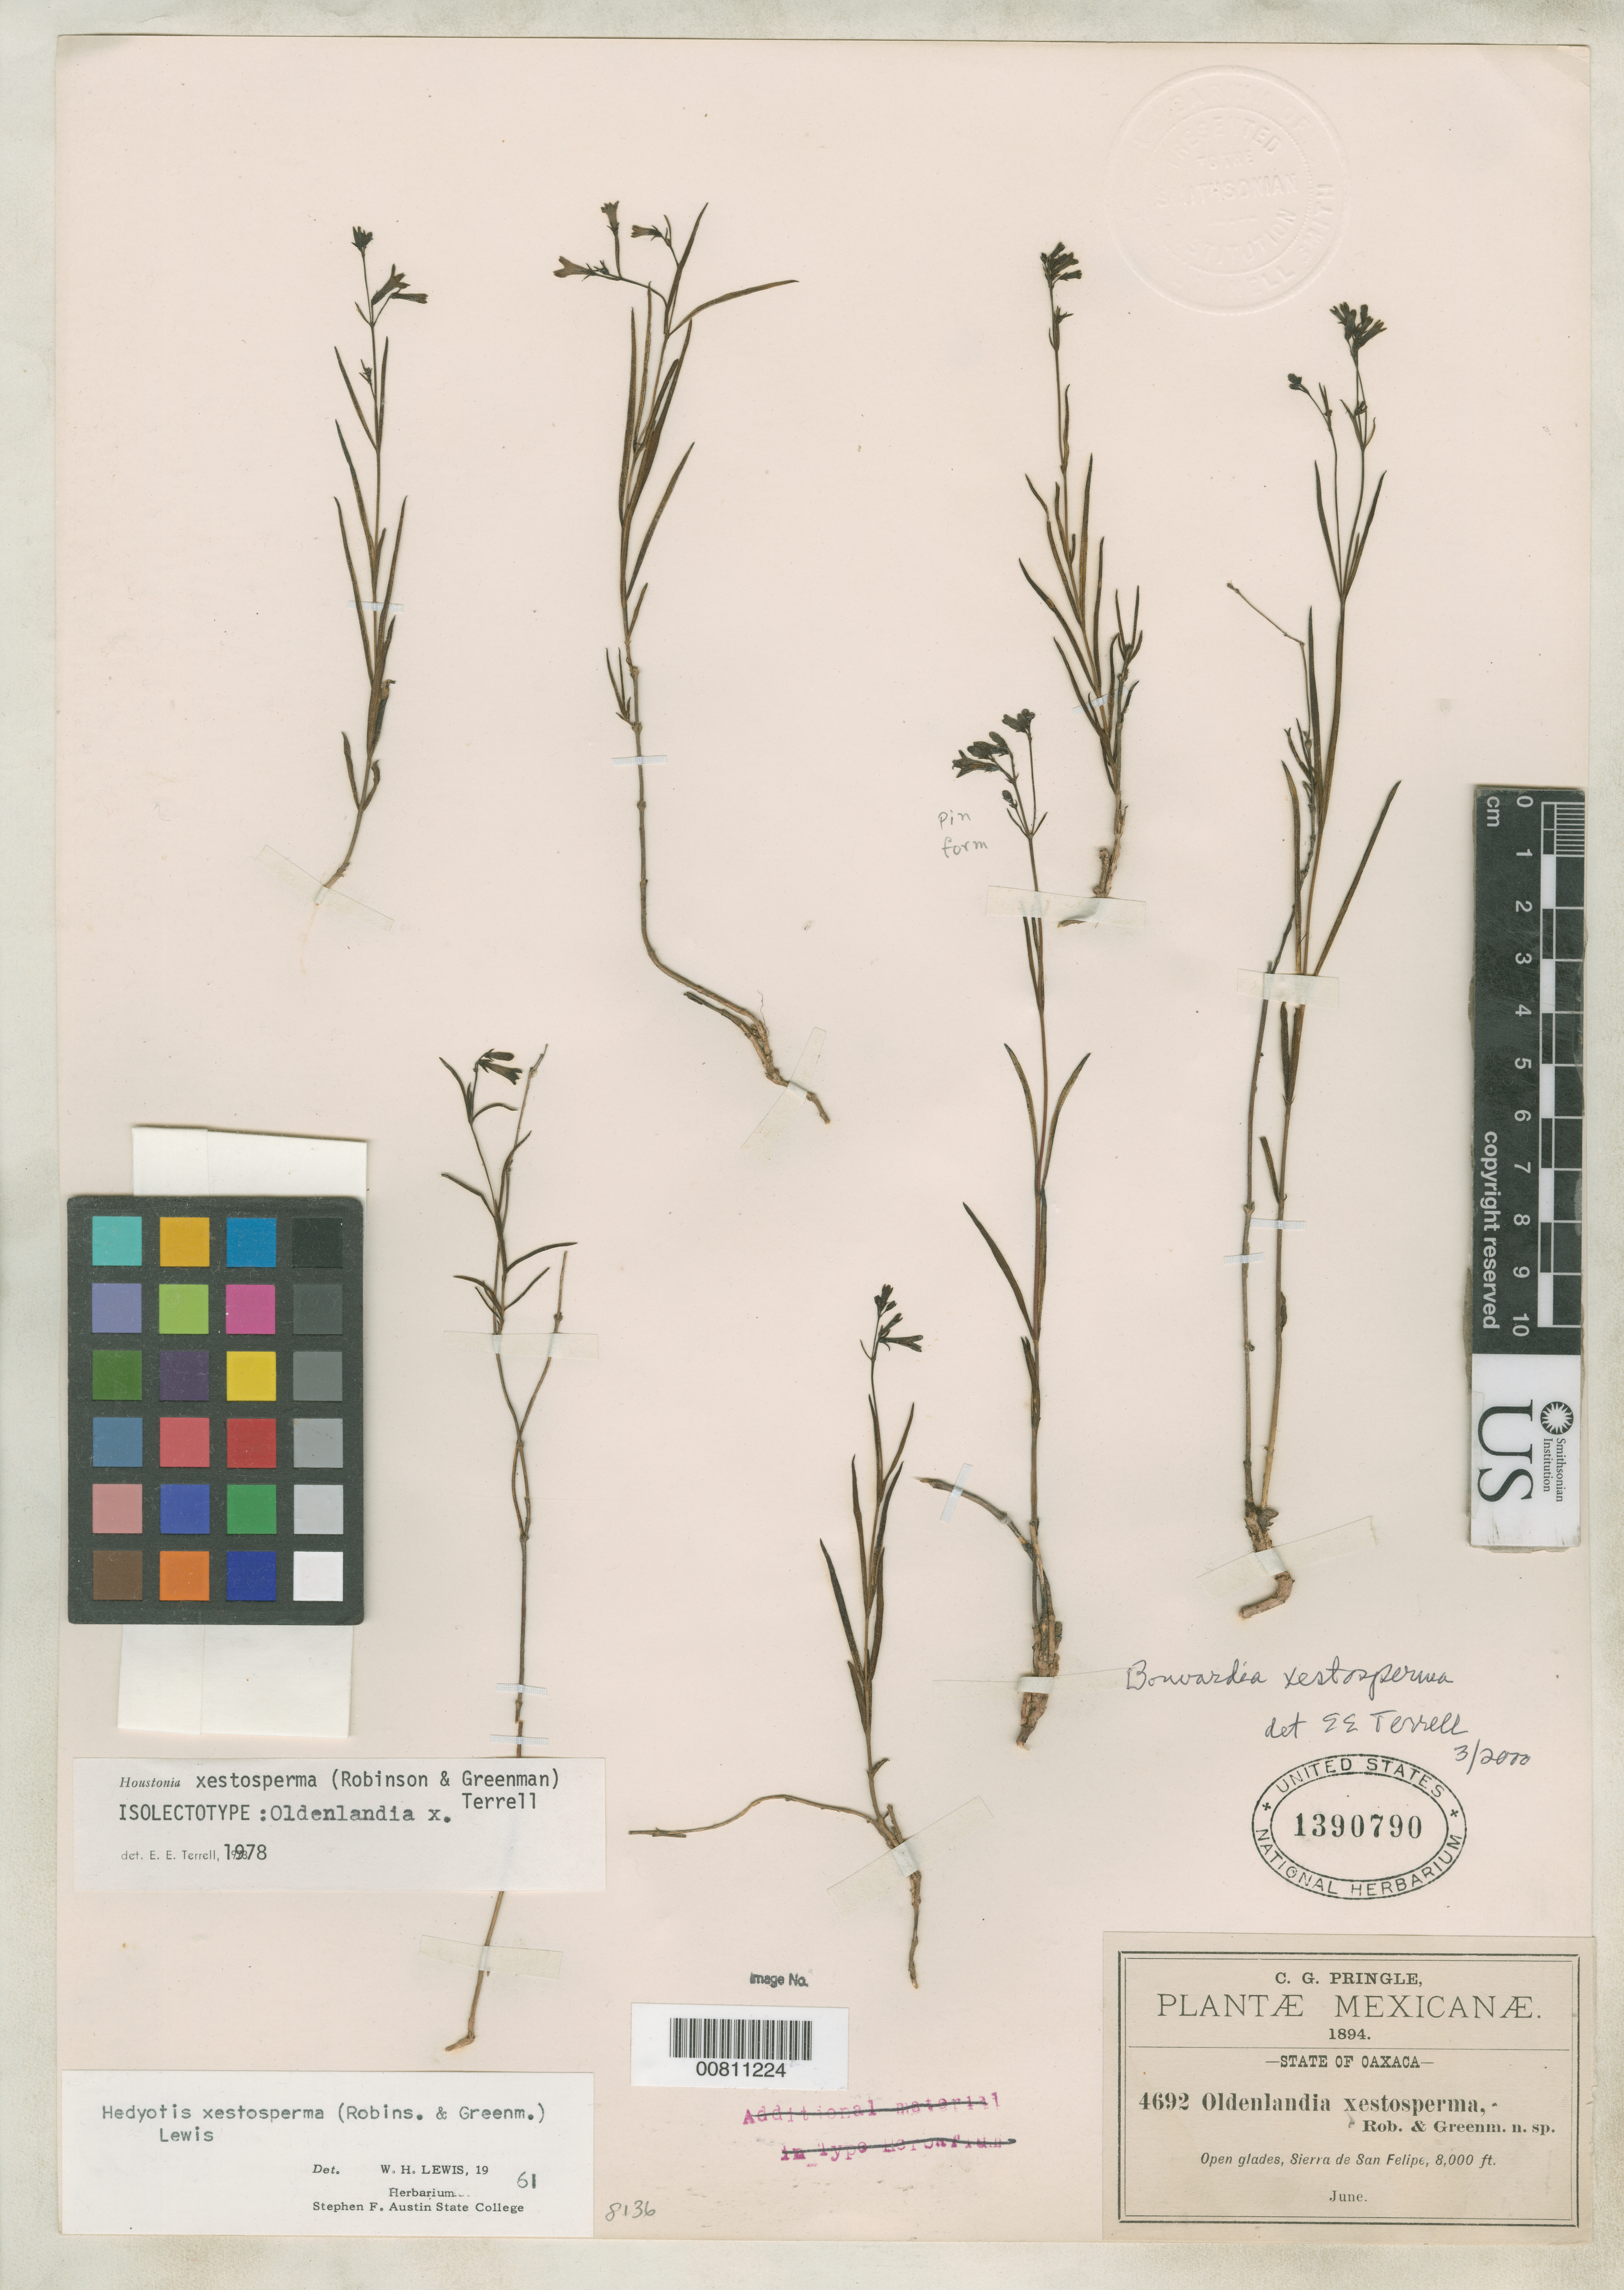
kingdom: Plantae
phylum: Tracheophyta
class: Magnoliopsida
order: Gentianales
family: Rubiaceae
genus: Oldenlandia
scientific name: Oldenlandia xestosperma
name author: B.L. Rob. & Greenm.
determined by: Terrell, E. E.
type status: Isolectotype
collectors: C. G. Pringle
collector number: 4692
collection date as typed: Jun 1894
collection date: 1894-06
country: Mexico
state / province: Oaxaca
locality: Open glades, Sierra de San Felipe.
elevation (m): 2438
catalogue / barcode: US 1390790